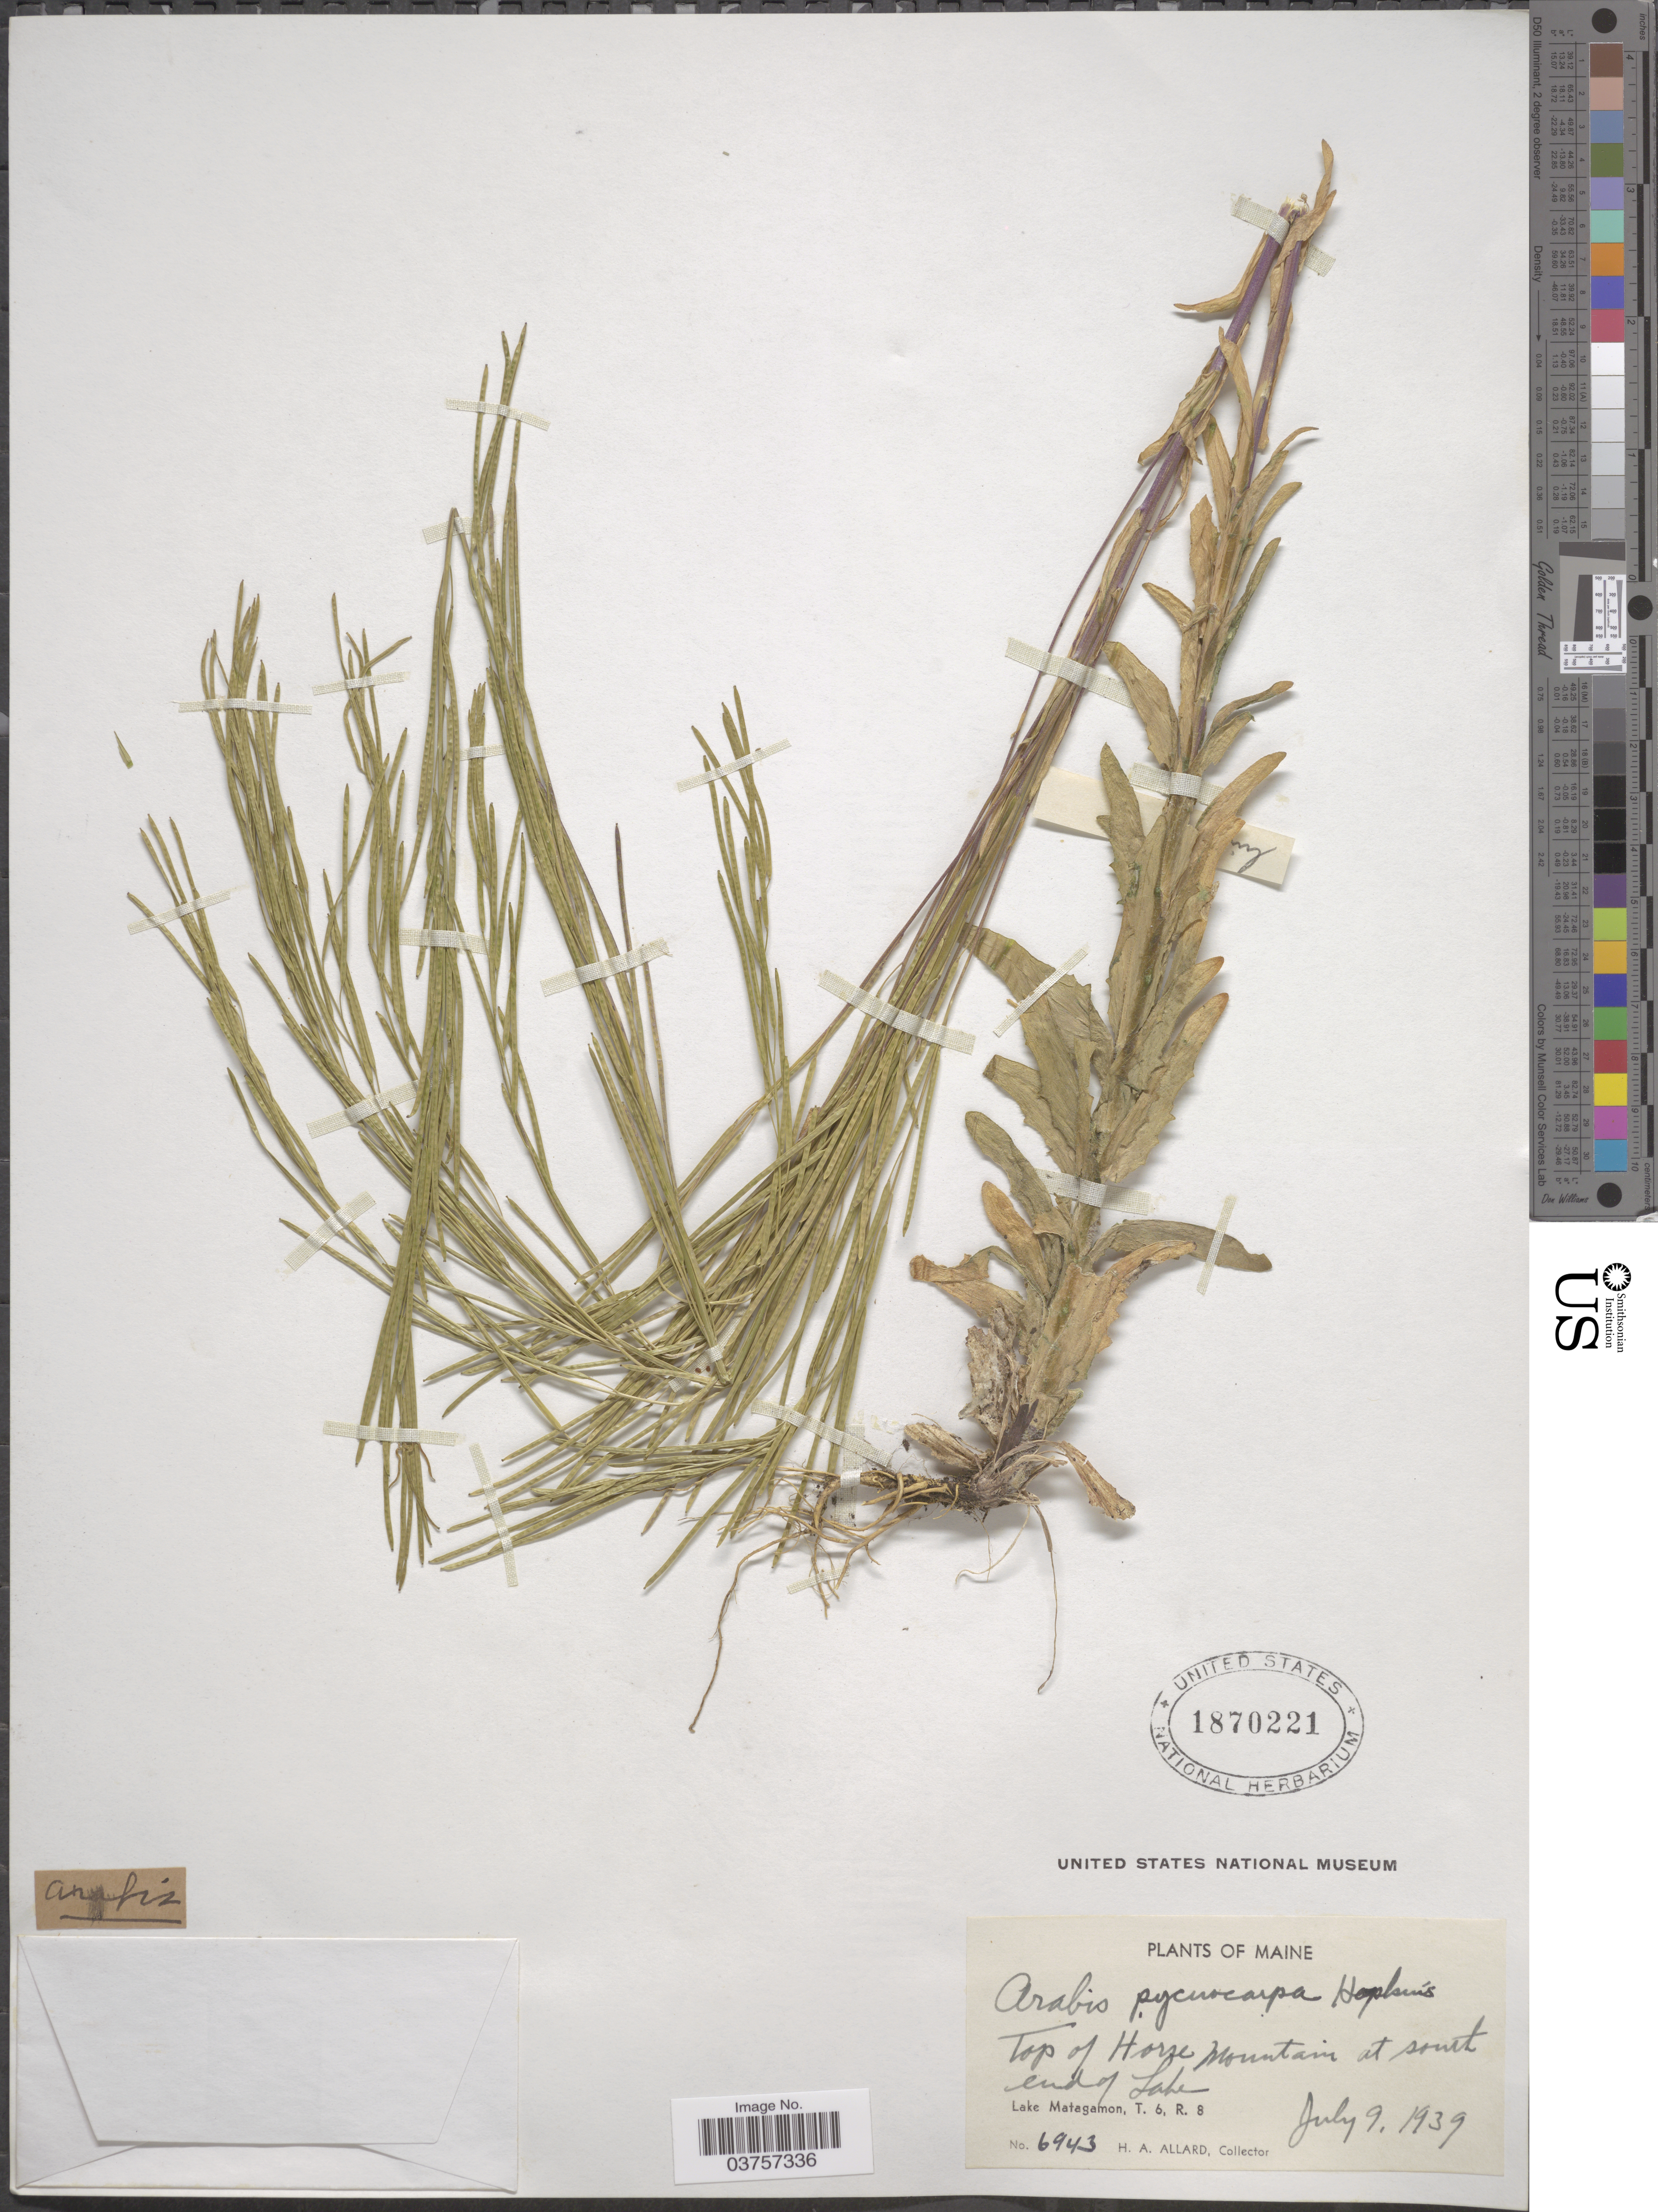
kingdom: Plantae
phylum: Tracheophyta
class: Magnoliopsida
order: Brassicales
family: Brassicaceae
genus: Arabis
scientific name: Arabis hirsuta var. pycnocarpa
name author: M. Hopkins & Rollins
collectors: H. A. Allard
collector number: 6943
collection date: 1939-07-09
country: United States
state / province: Maine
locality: Top of Horse Mountain at south end of Lake; Lake Matagamon, T. 6, R. 8.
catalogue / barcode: US 1870221